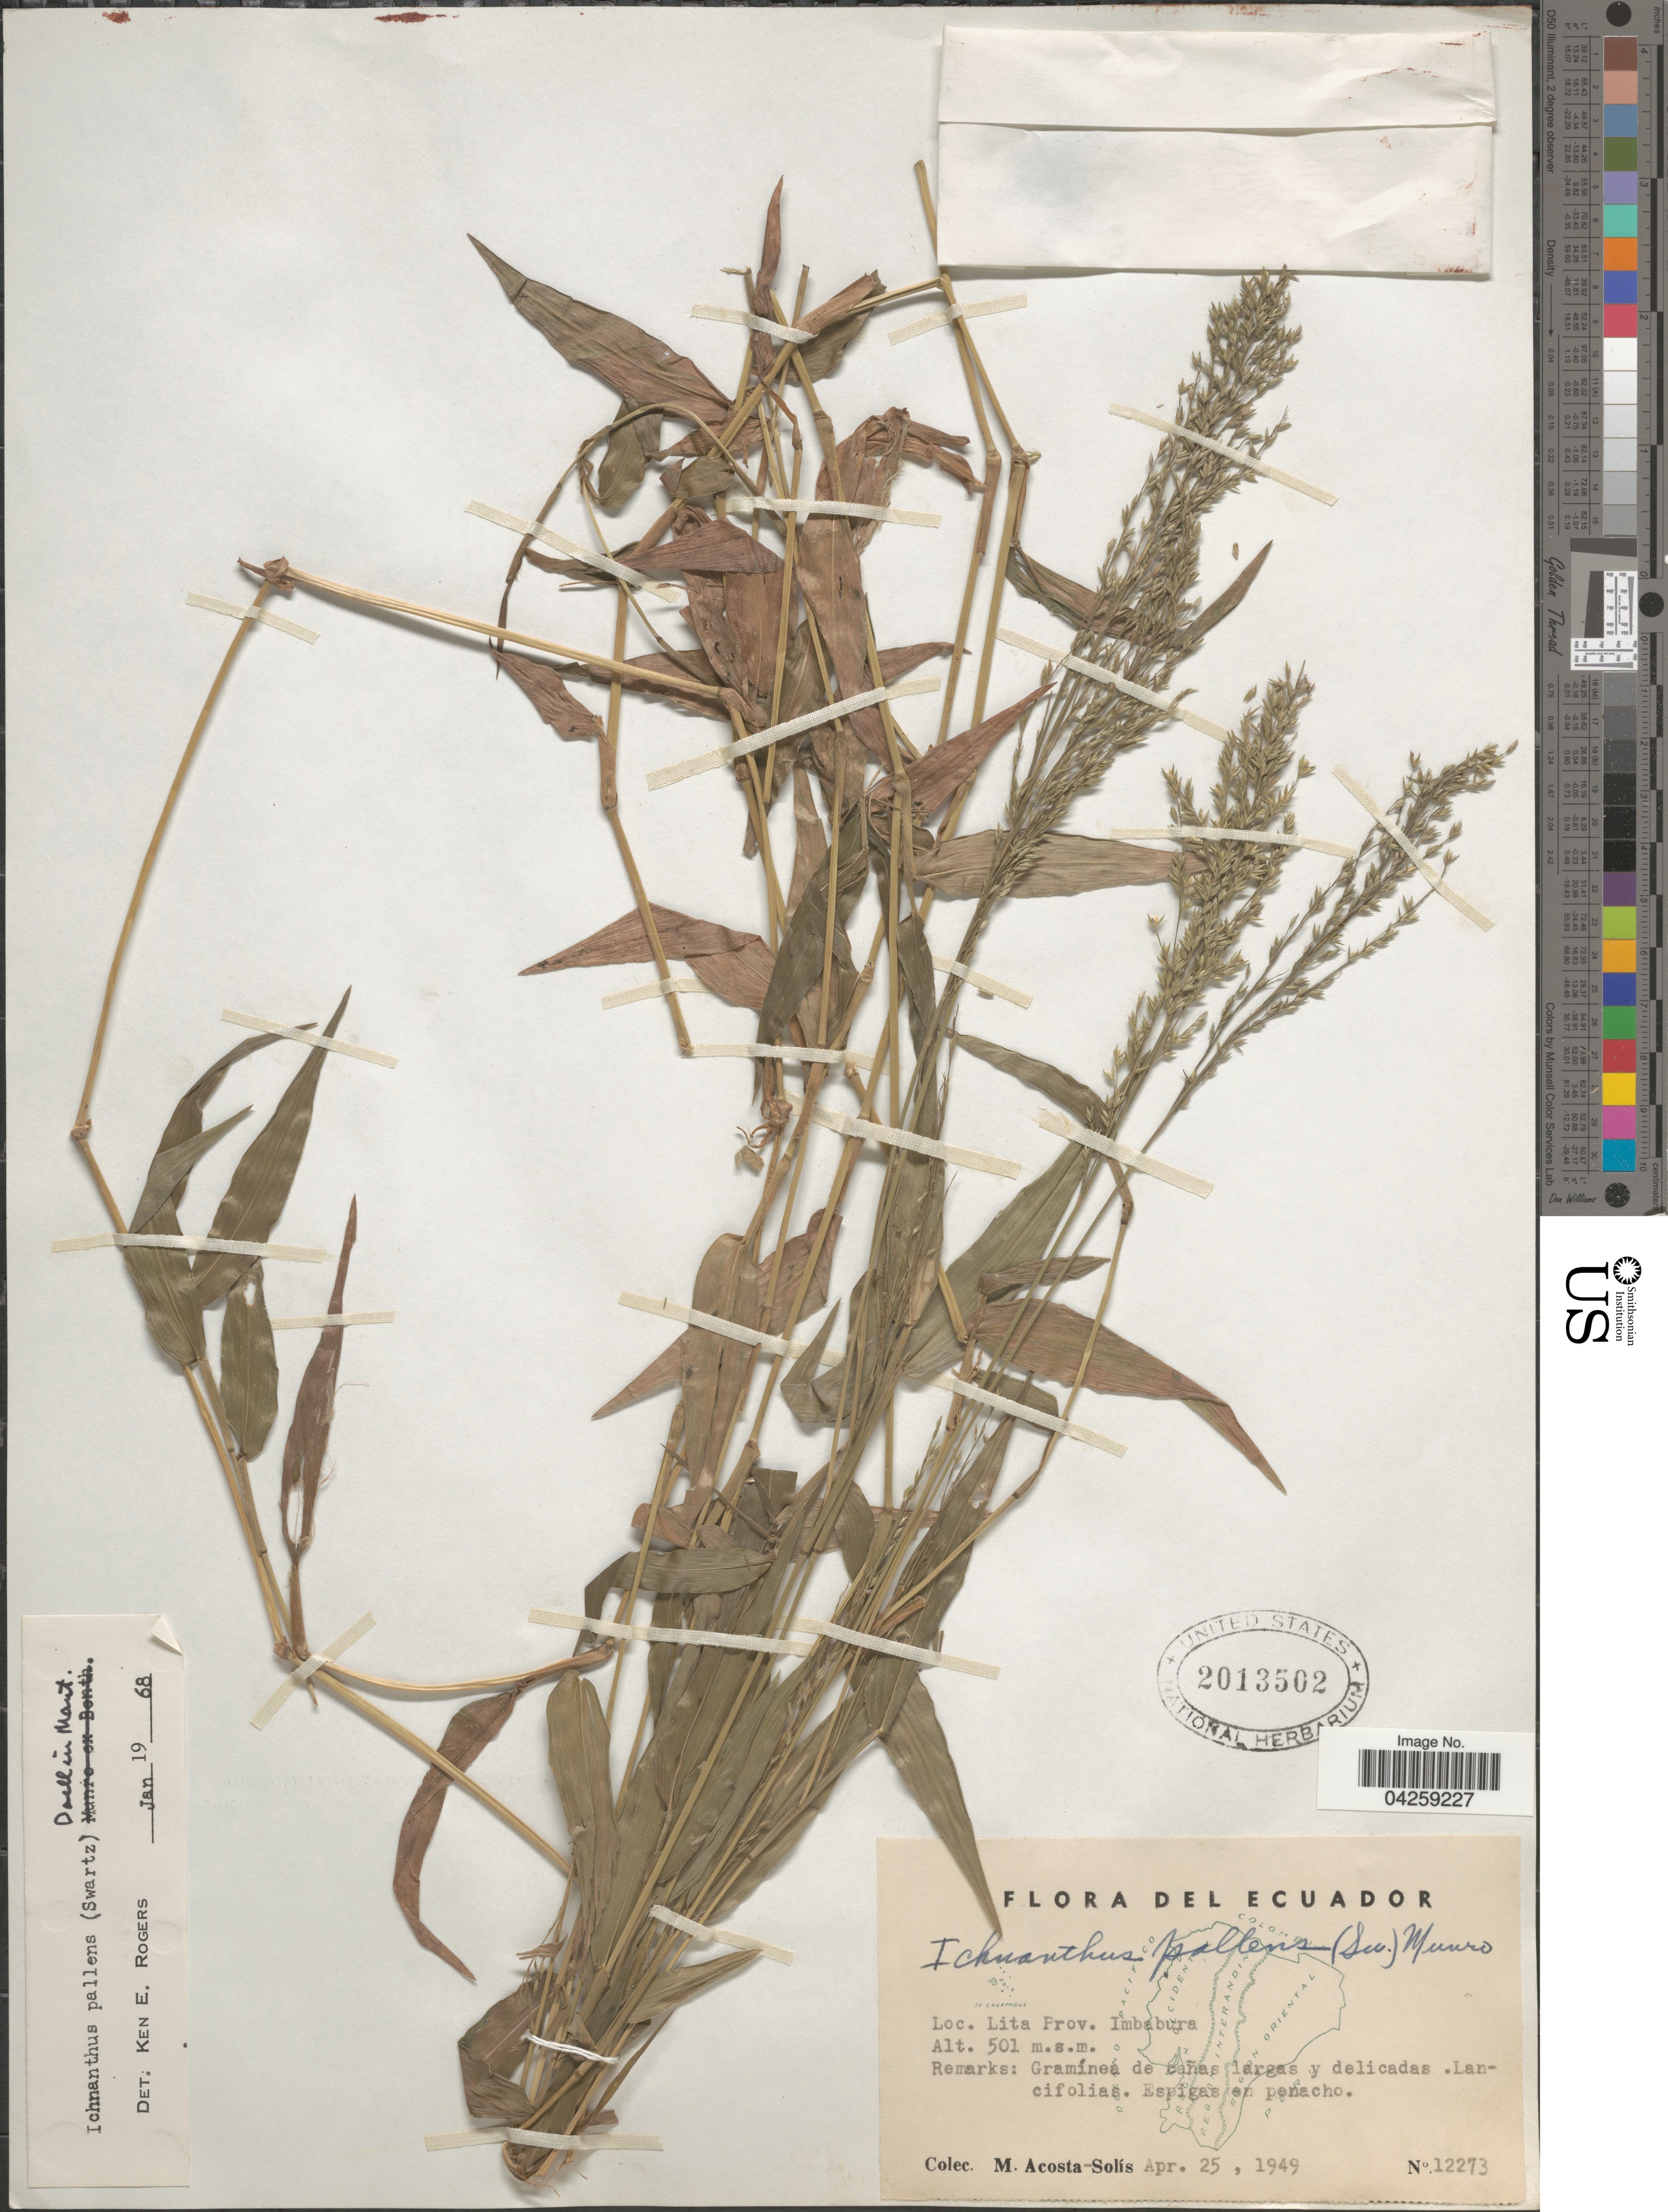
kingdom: Plantae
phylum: Tracheophyta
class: Liliopsida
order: Poales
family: Poaceae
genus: Ichnanthus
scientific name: Ichnanthus pallens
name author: (Sw.) Munro ex Benth.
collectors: M. Acosta Solis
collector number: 12273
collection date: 1949-04-25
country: Ecuador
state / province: Imbabura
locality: Lita.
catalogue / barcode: US 2013502